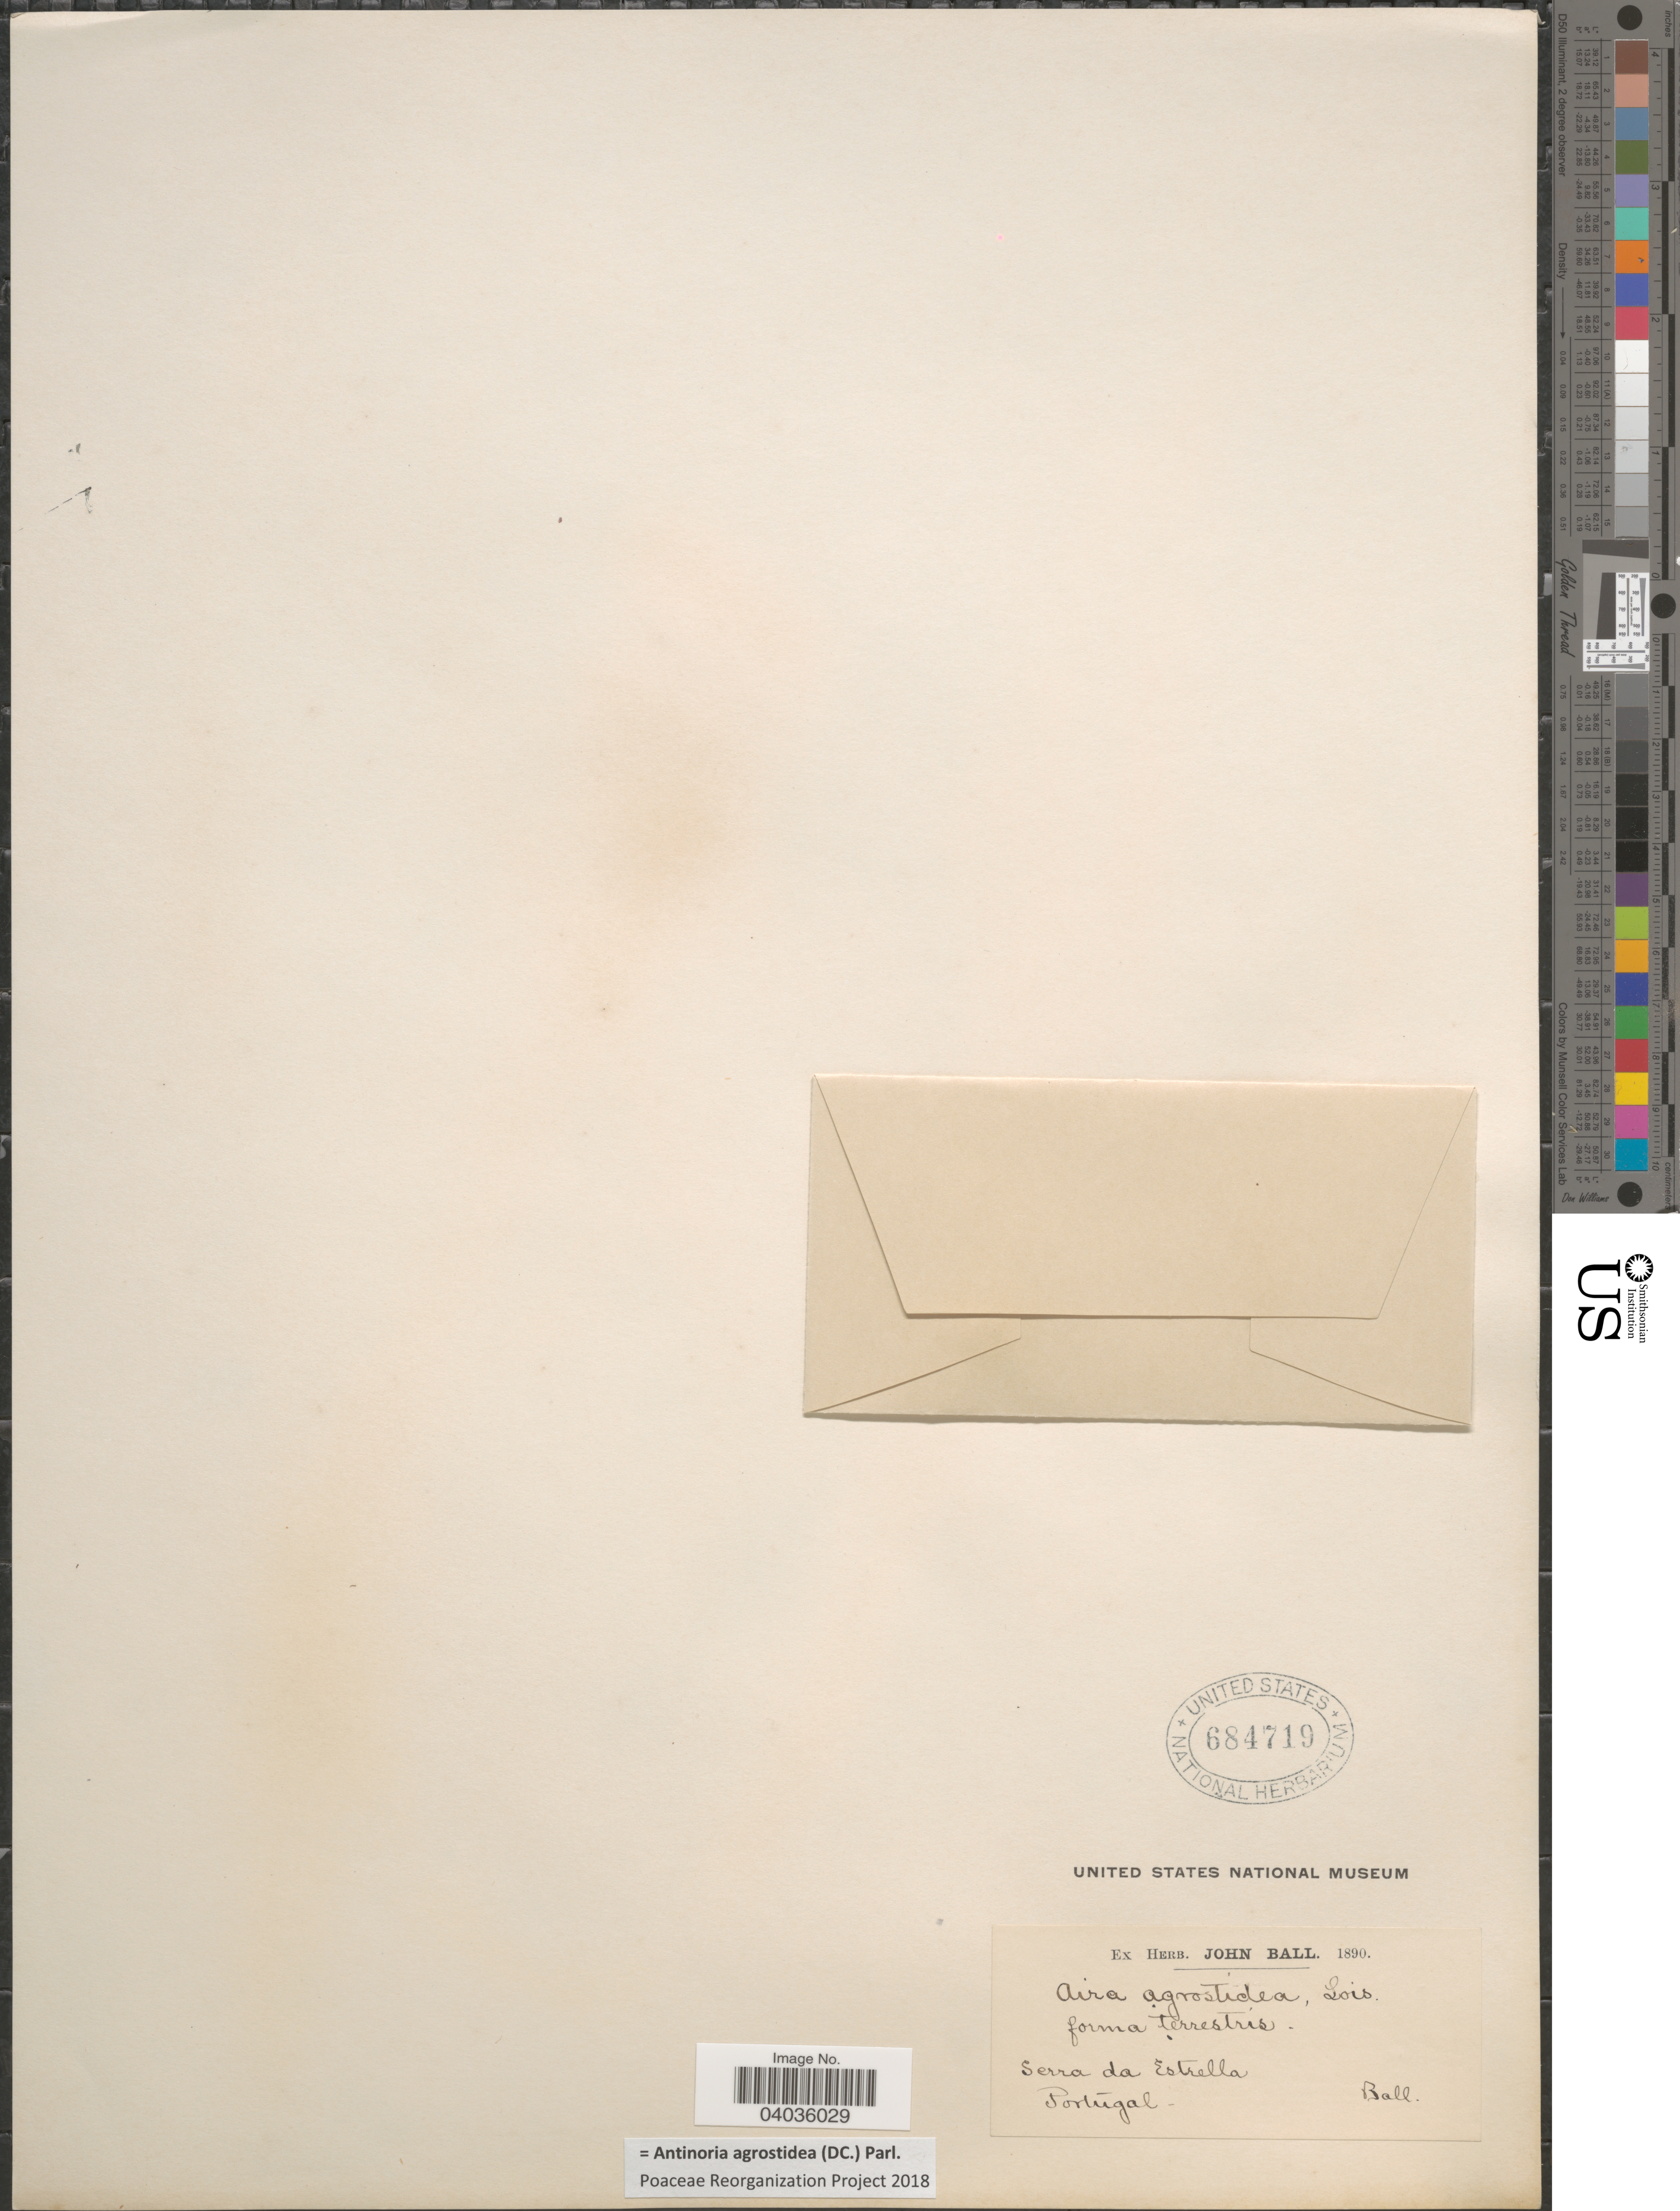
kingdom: Plantae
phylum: Tracheophyta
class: Liliopsida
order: Poales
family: Poaceae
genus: Antinoria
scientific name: Antinoria agrostidea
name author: (DC.) Parl.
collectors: J. Ball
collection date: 1890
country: Portugal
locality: Serra da Estrella.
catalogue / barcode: US 684719